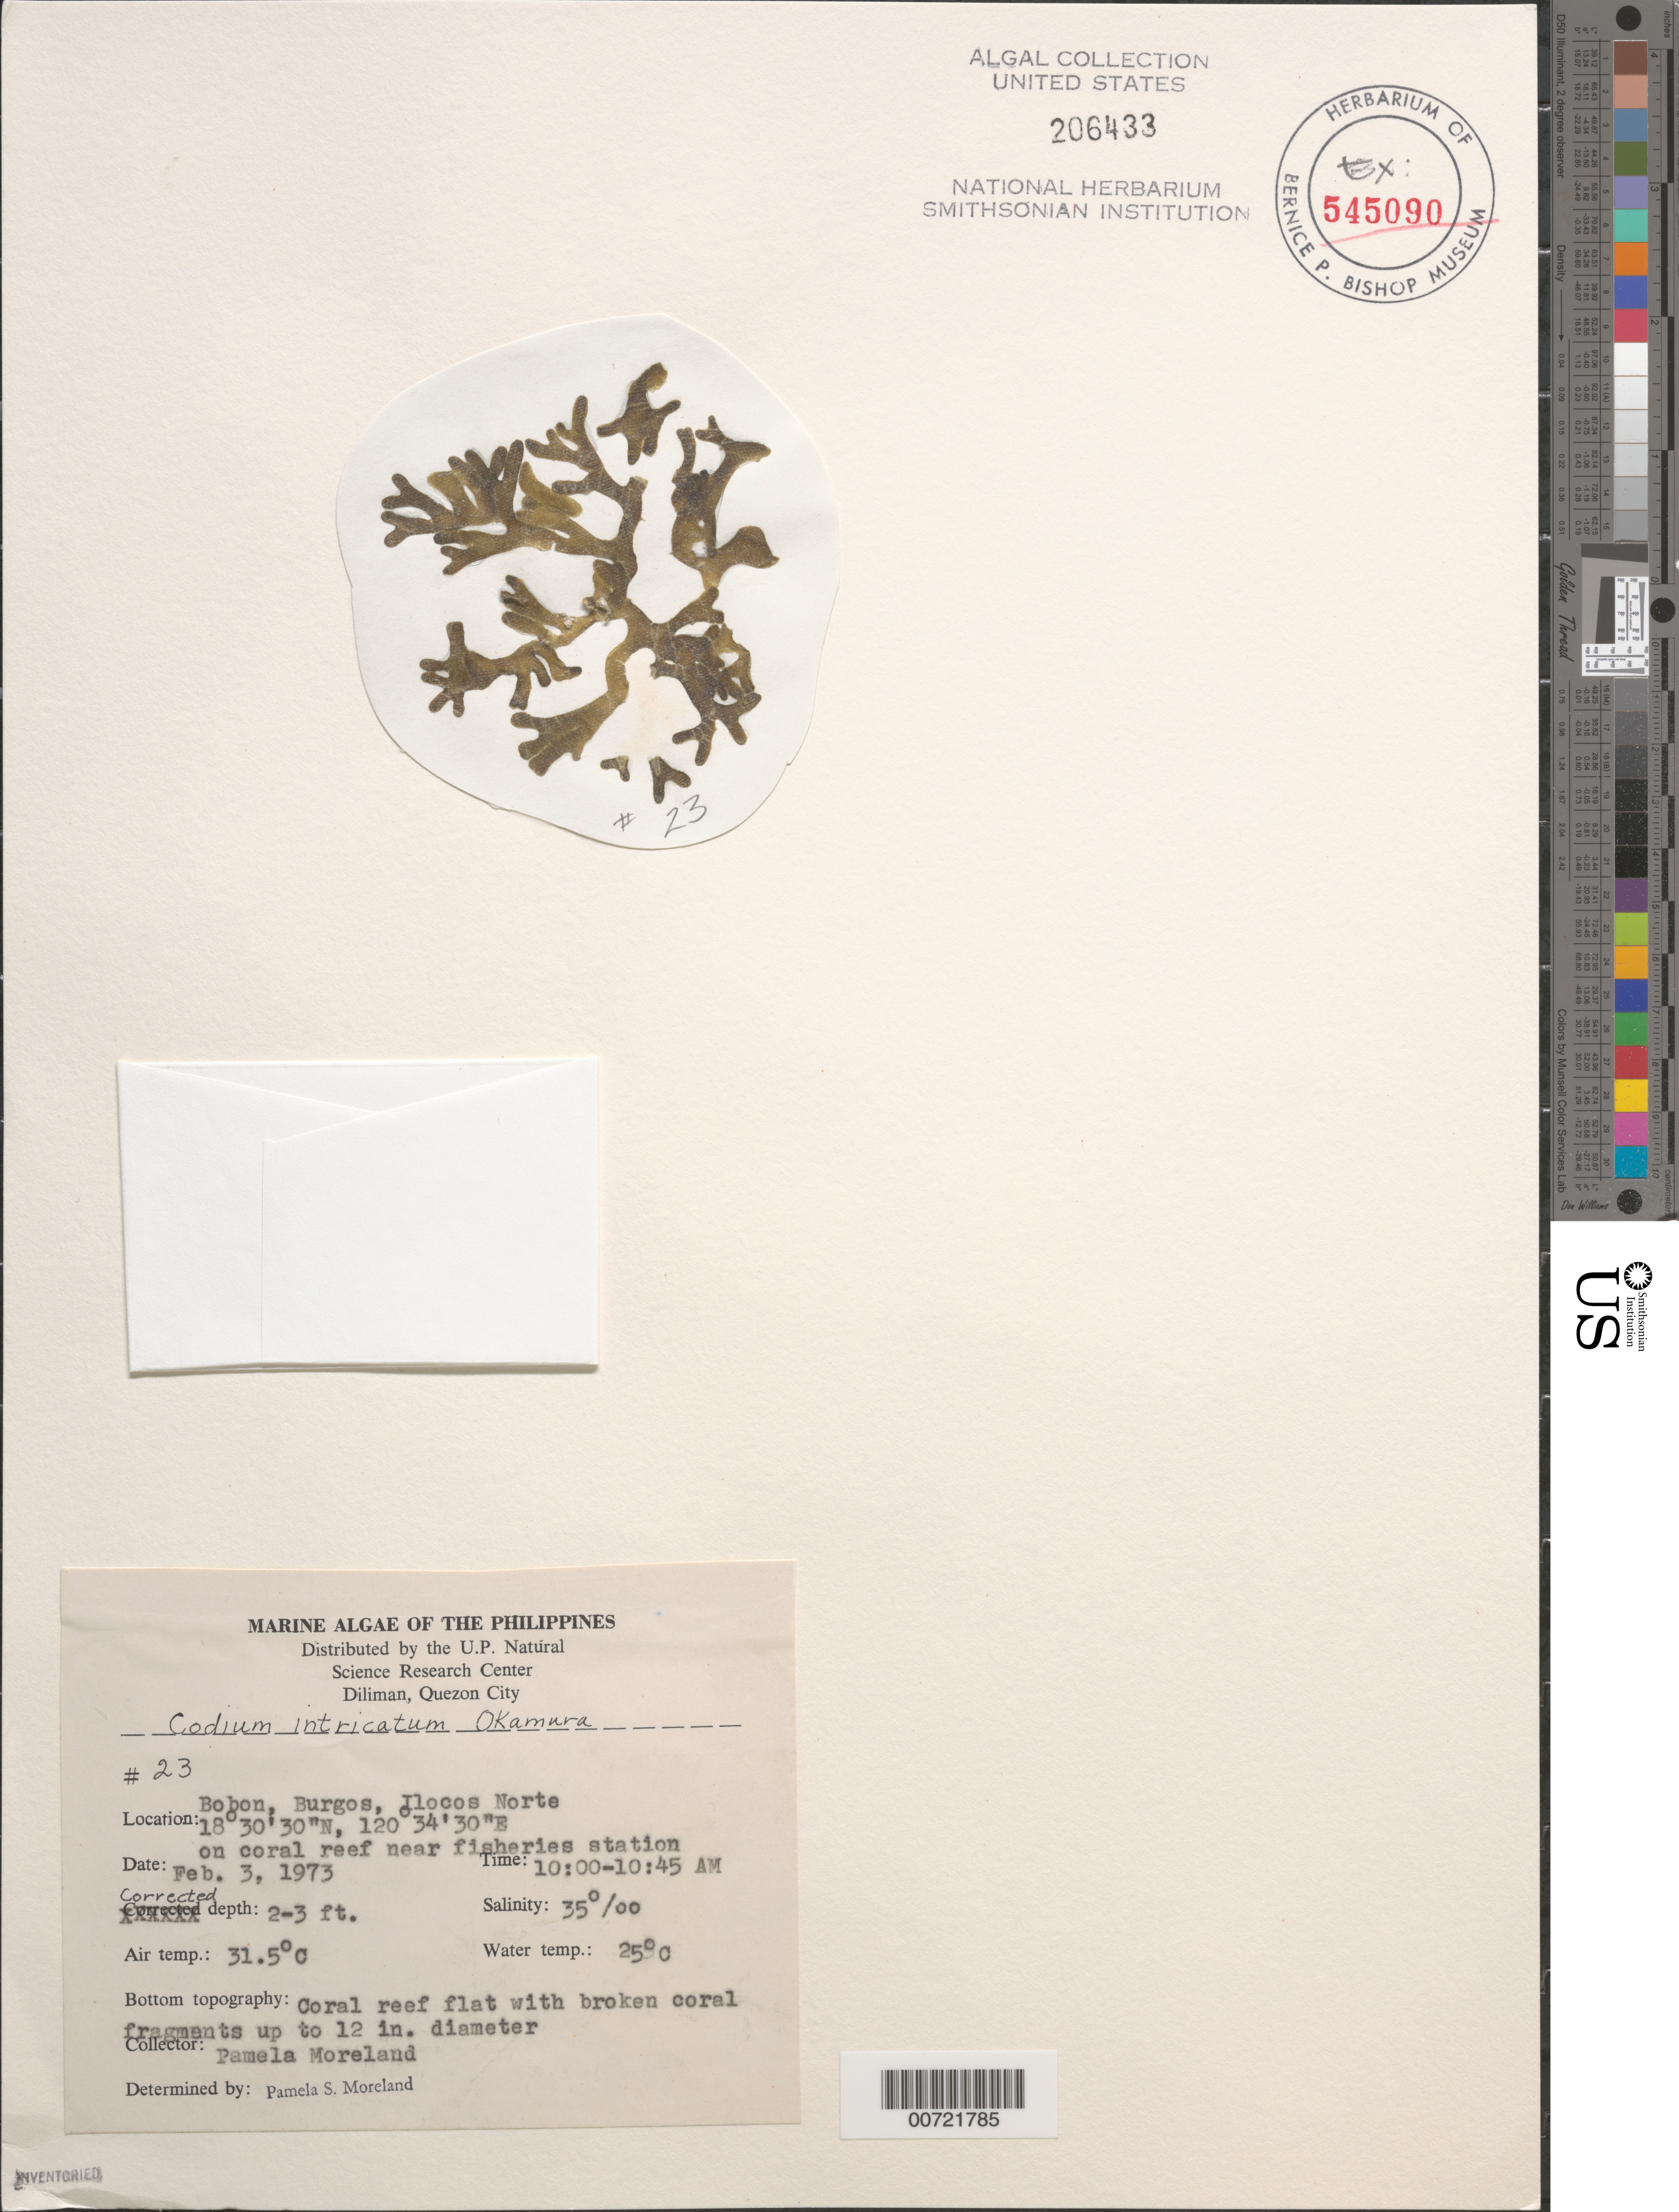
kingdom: Plantae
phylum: Chlorophyta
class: Ulvophyceae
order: Bryopsidales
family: Codiaceae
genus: Codium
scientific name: Codium intricatum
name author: Okamura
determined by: Moreland, Pamela S.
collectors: P. Moreland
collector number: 23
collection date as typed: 03 Feb 1973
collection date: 1973-02-03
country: Philippines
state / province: Ilocos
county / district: Ilocos Norte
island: Luzon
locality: Burgos, Bobon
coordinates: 18 30' 30" N, 120 34' 30" E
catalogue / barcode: US 206433